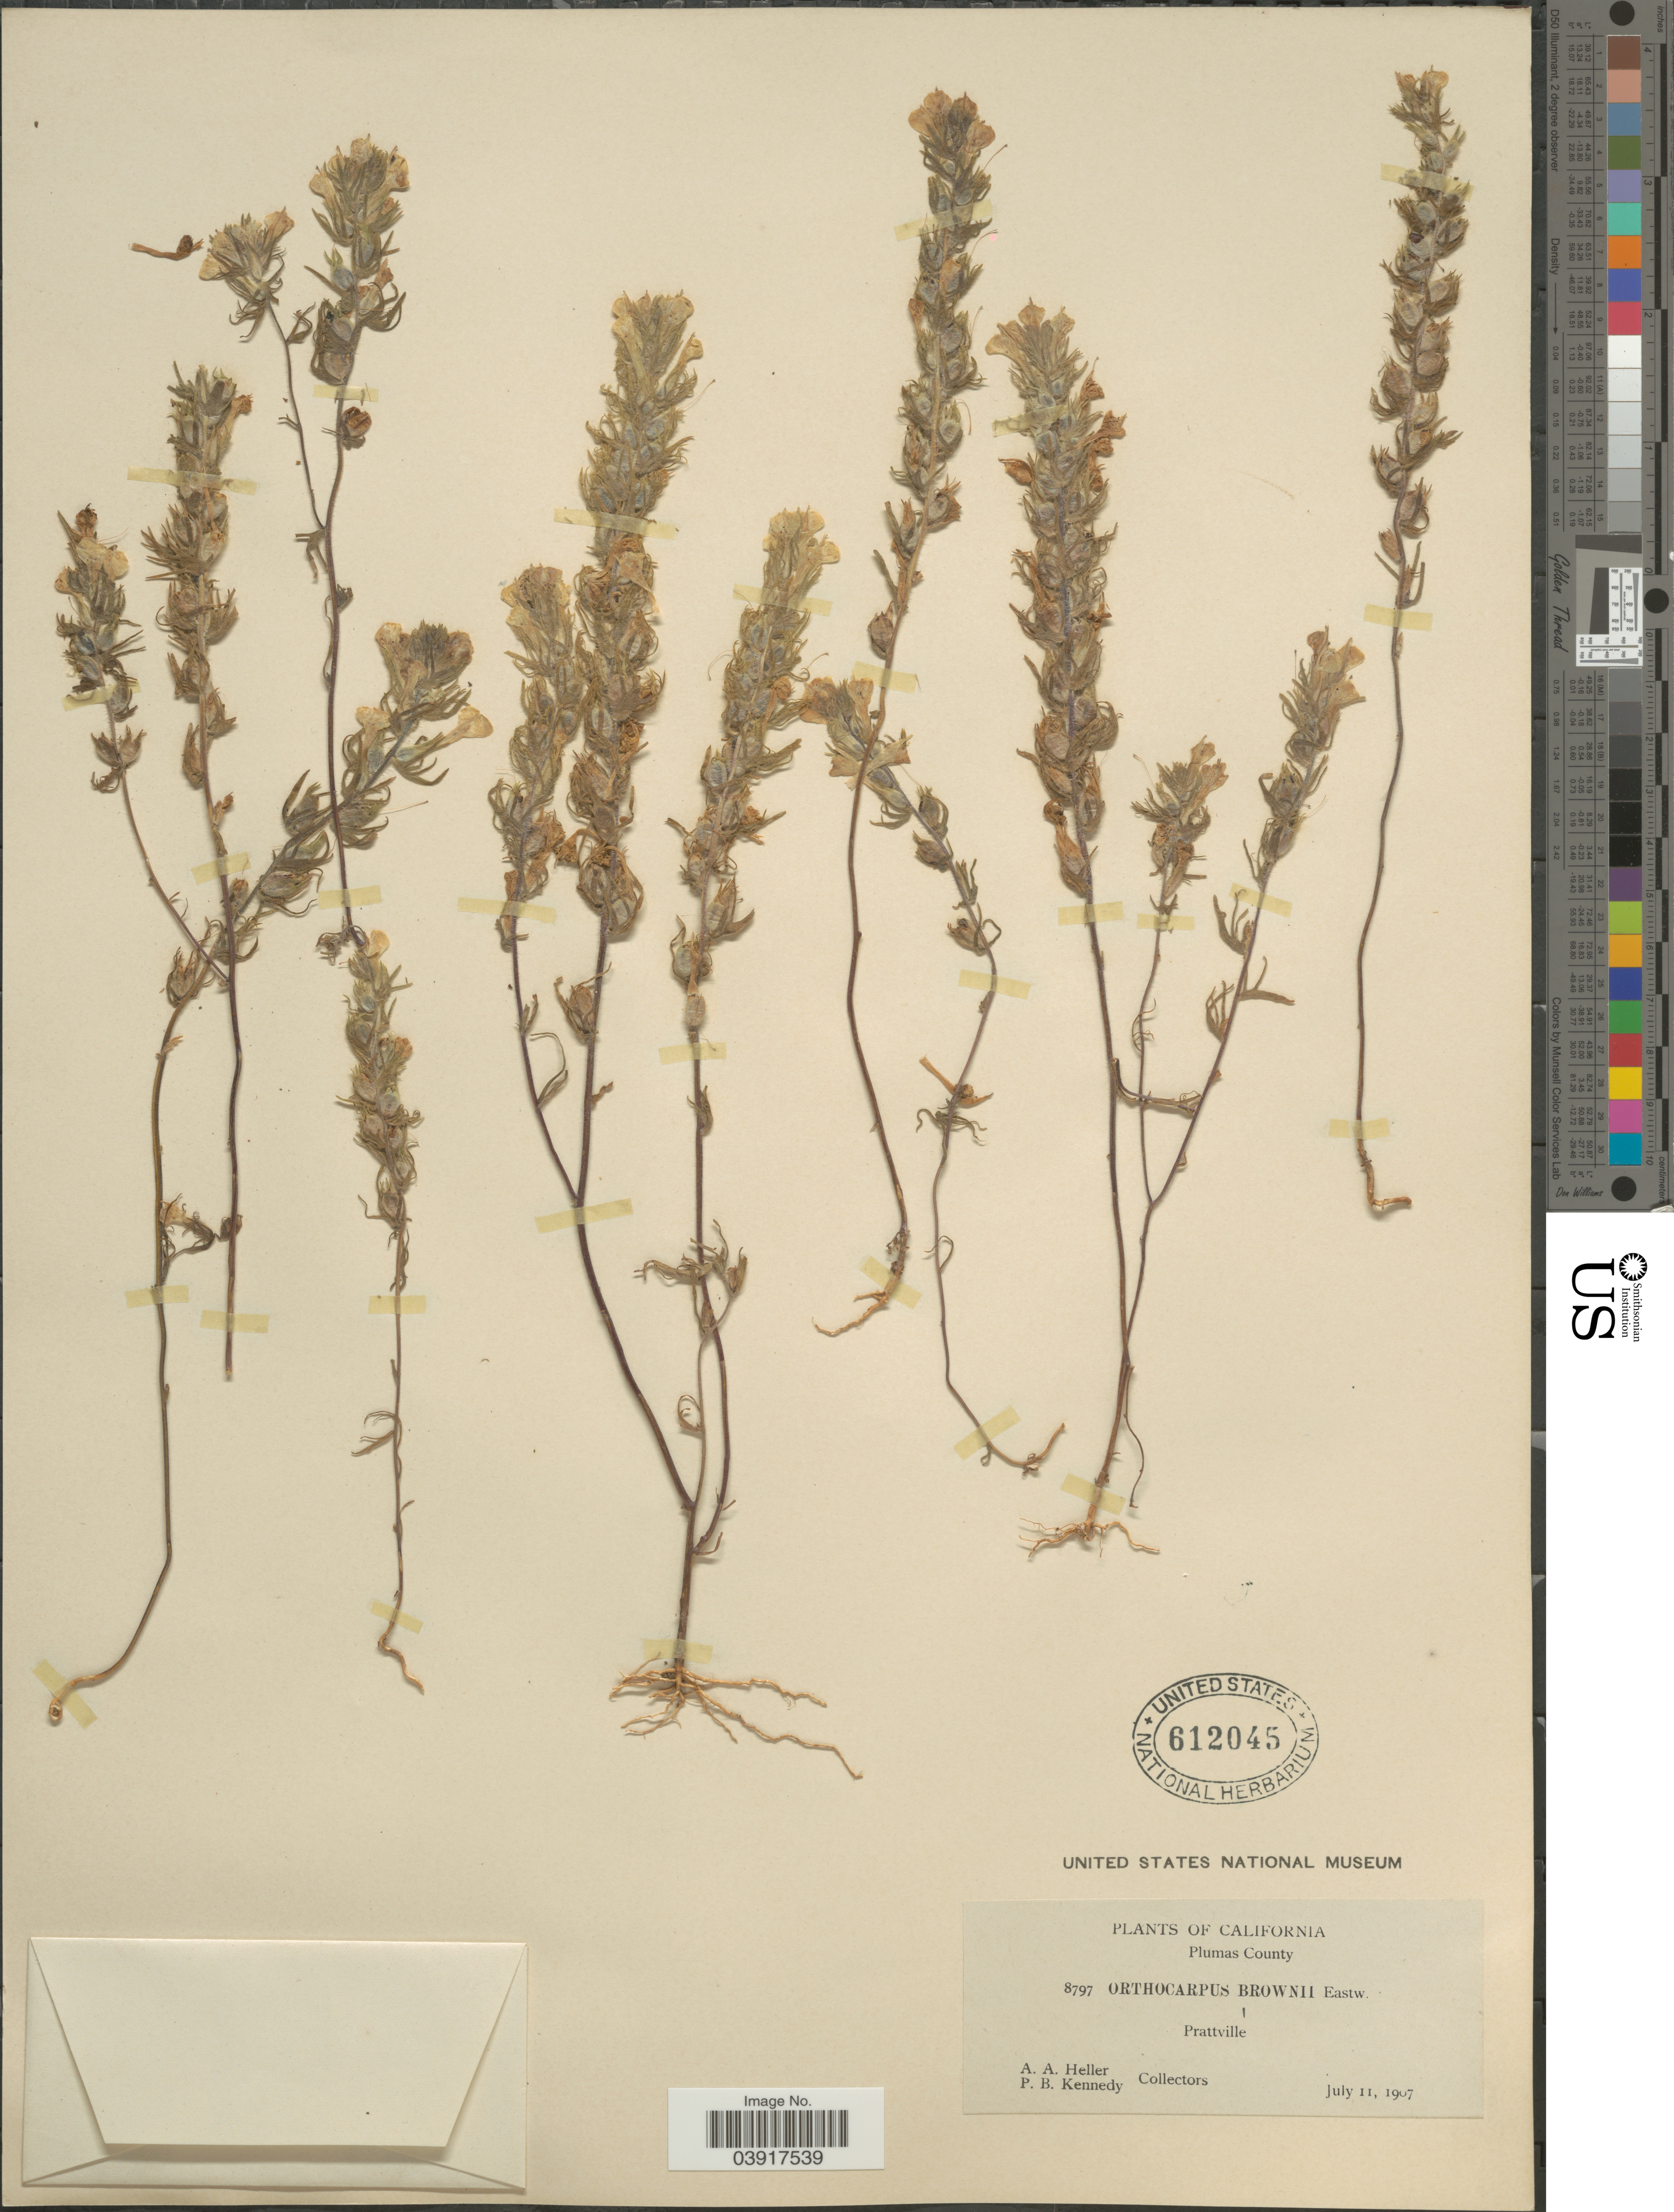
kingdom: Plantae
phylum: Tracheophyta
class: Magnoliopsida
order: Lamiales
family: Orobanchaceae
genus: Orthocarpus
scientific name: Orthocarpus lacerus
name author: Benth.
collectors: A. A. Heller & P. B. Kennedy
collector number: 8797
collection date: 1907-07-11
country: United States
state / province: California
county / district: Plumas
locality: Plumas County. Prattville.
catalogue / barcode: US 612045